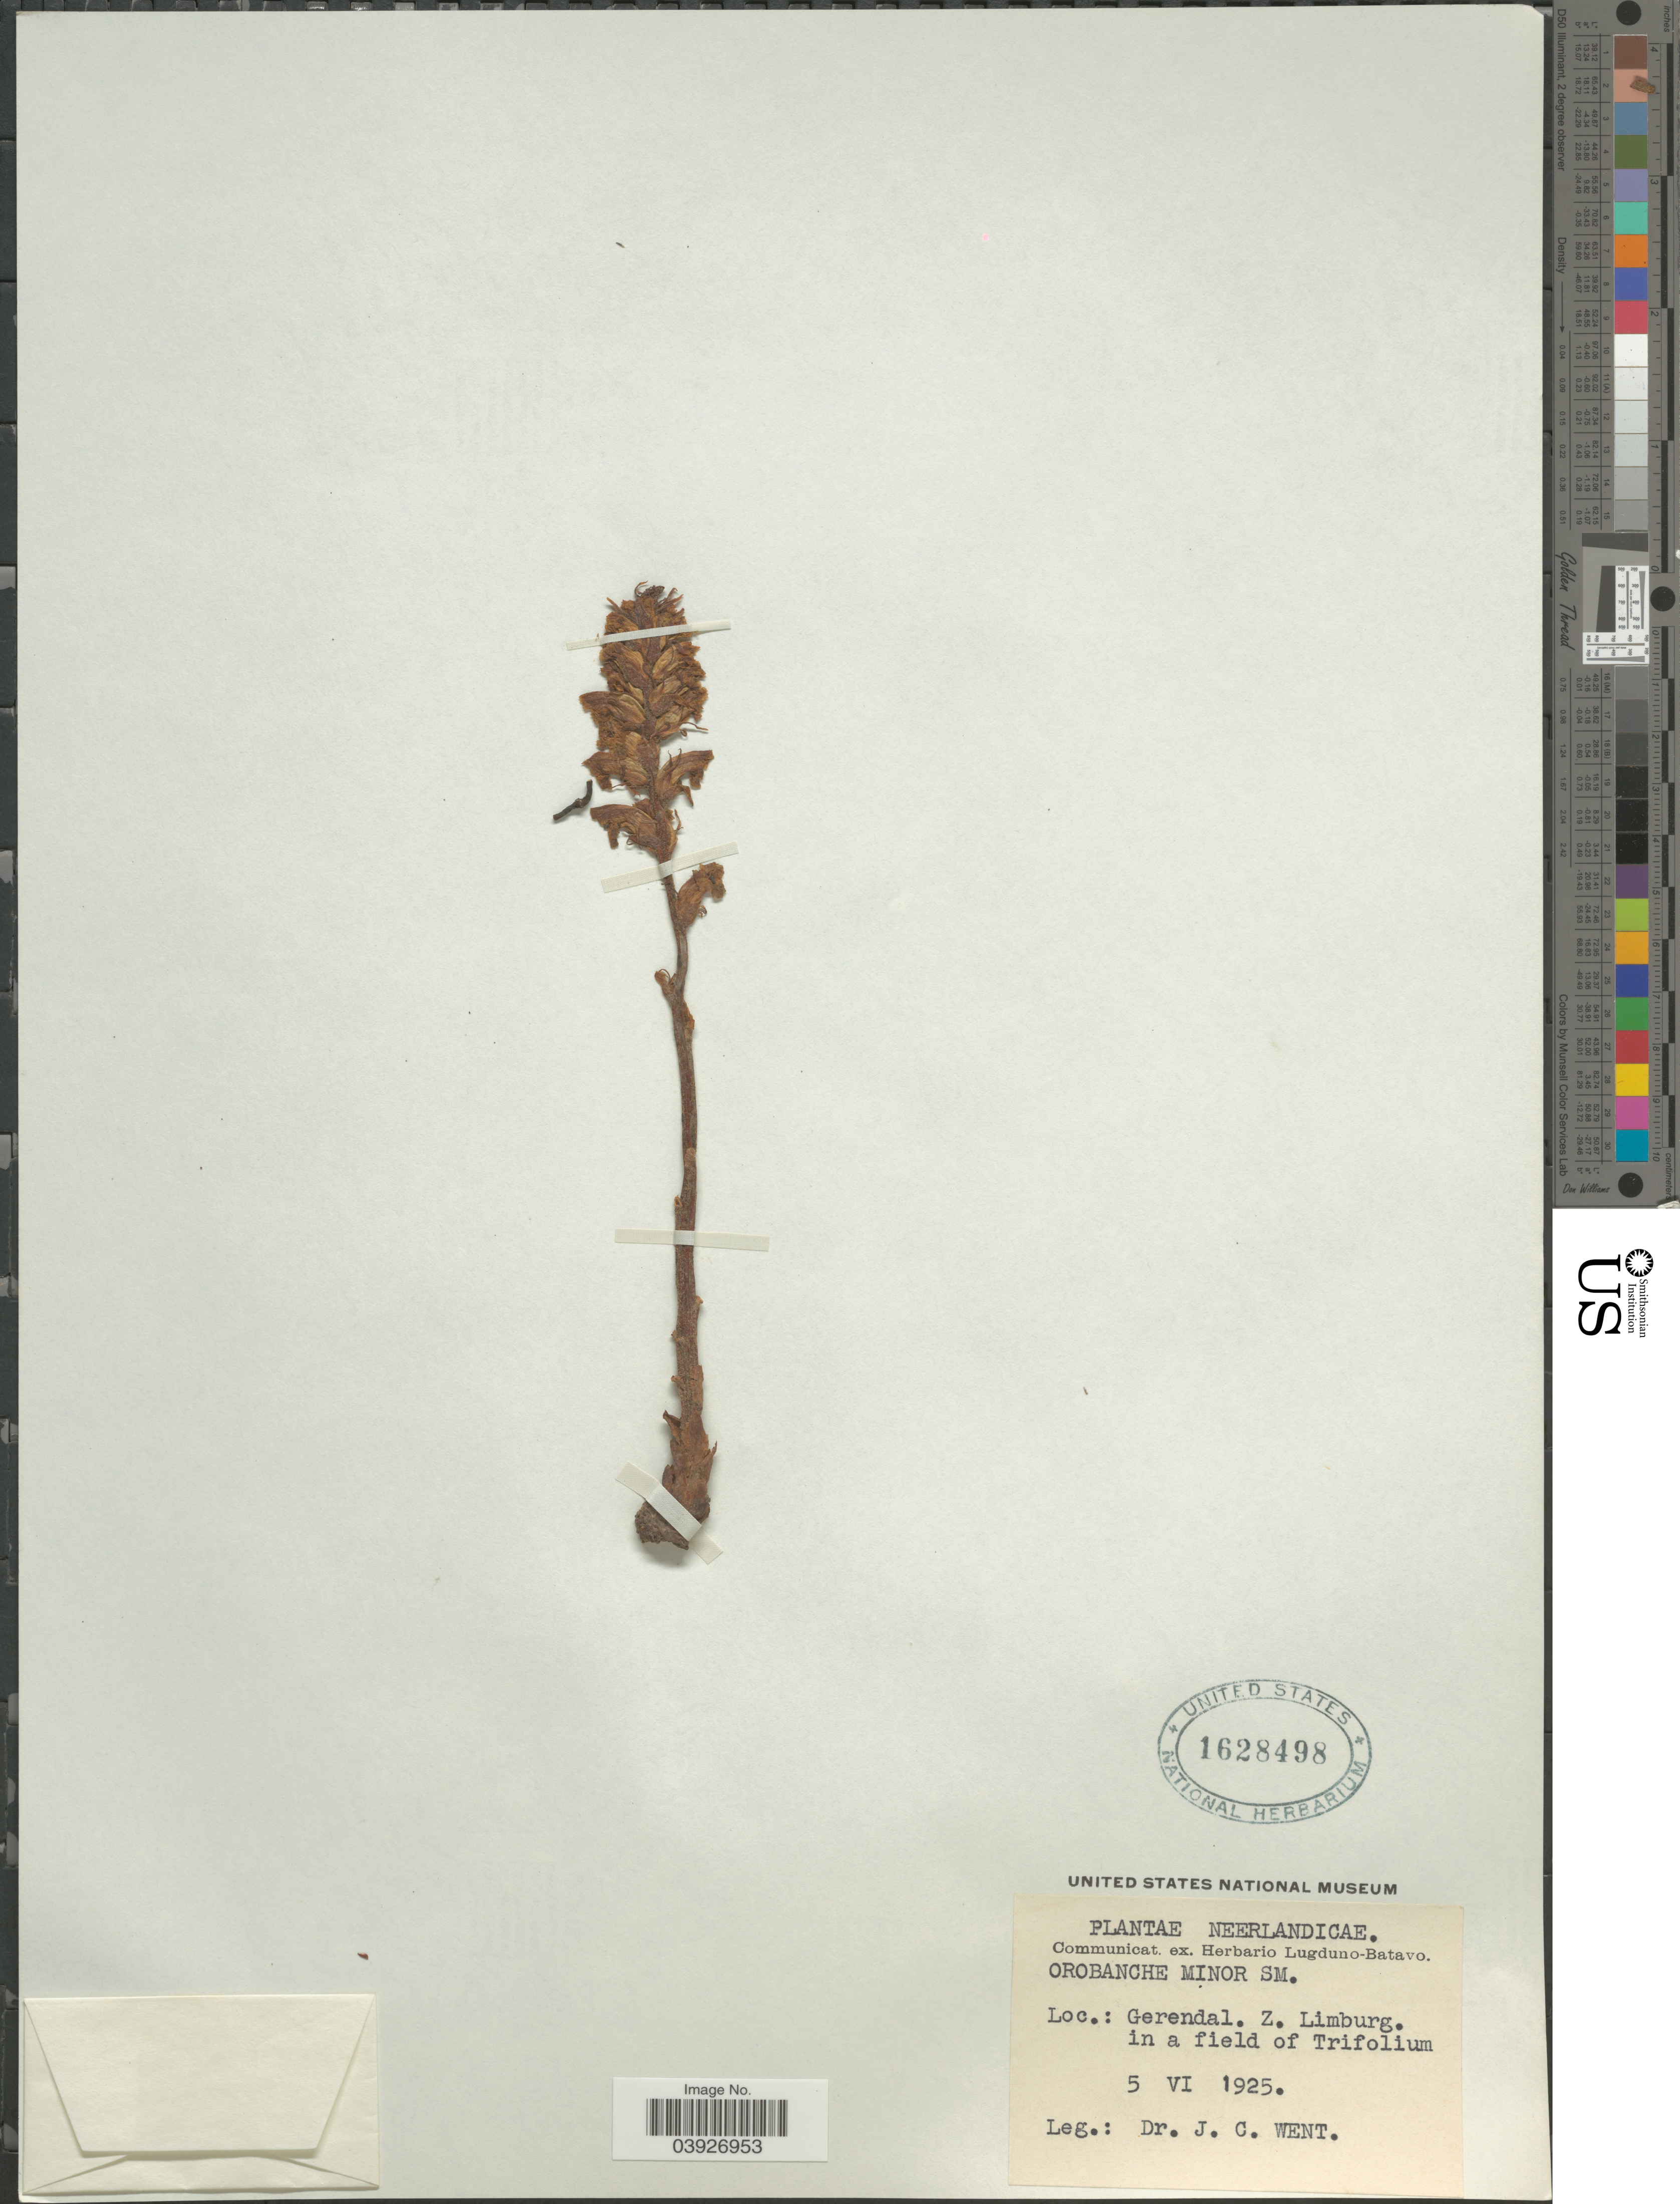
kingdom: Plantae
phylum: Tracheophyta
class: Magnoliopsida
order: Lamiales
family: Orobanchaceae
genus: Orobanche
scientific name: Orobanche minor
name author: Sm.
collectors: J. C. Went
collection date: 1925-06-05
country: Netherlands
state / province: Limburg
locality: Neerlandicae. Gerendal. Z. Limburg.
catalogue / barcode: US 1628498